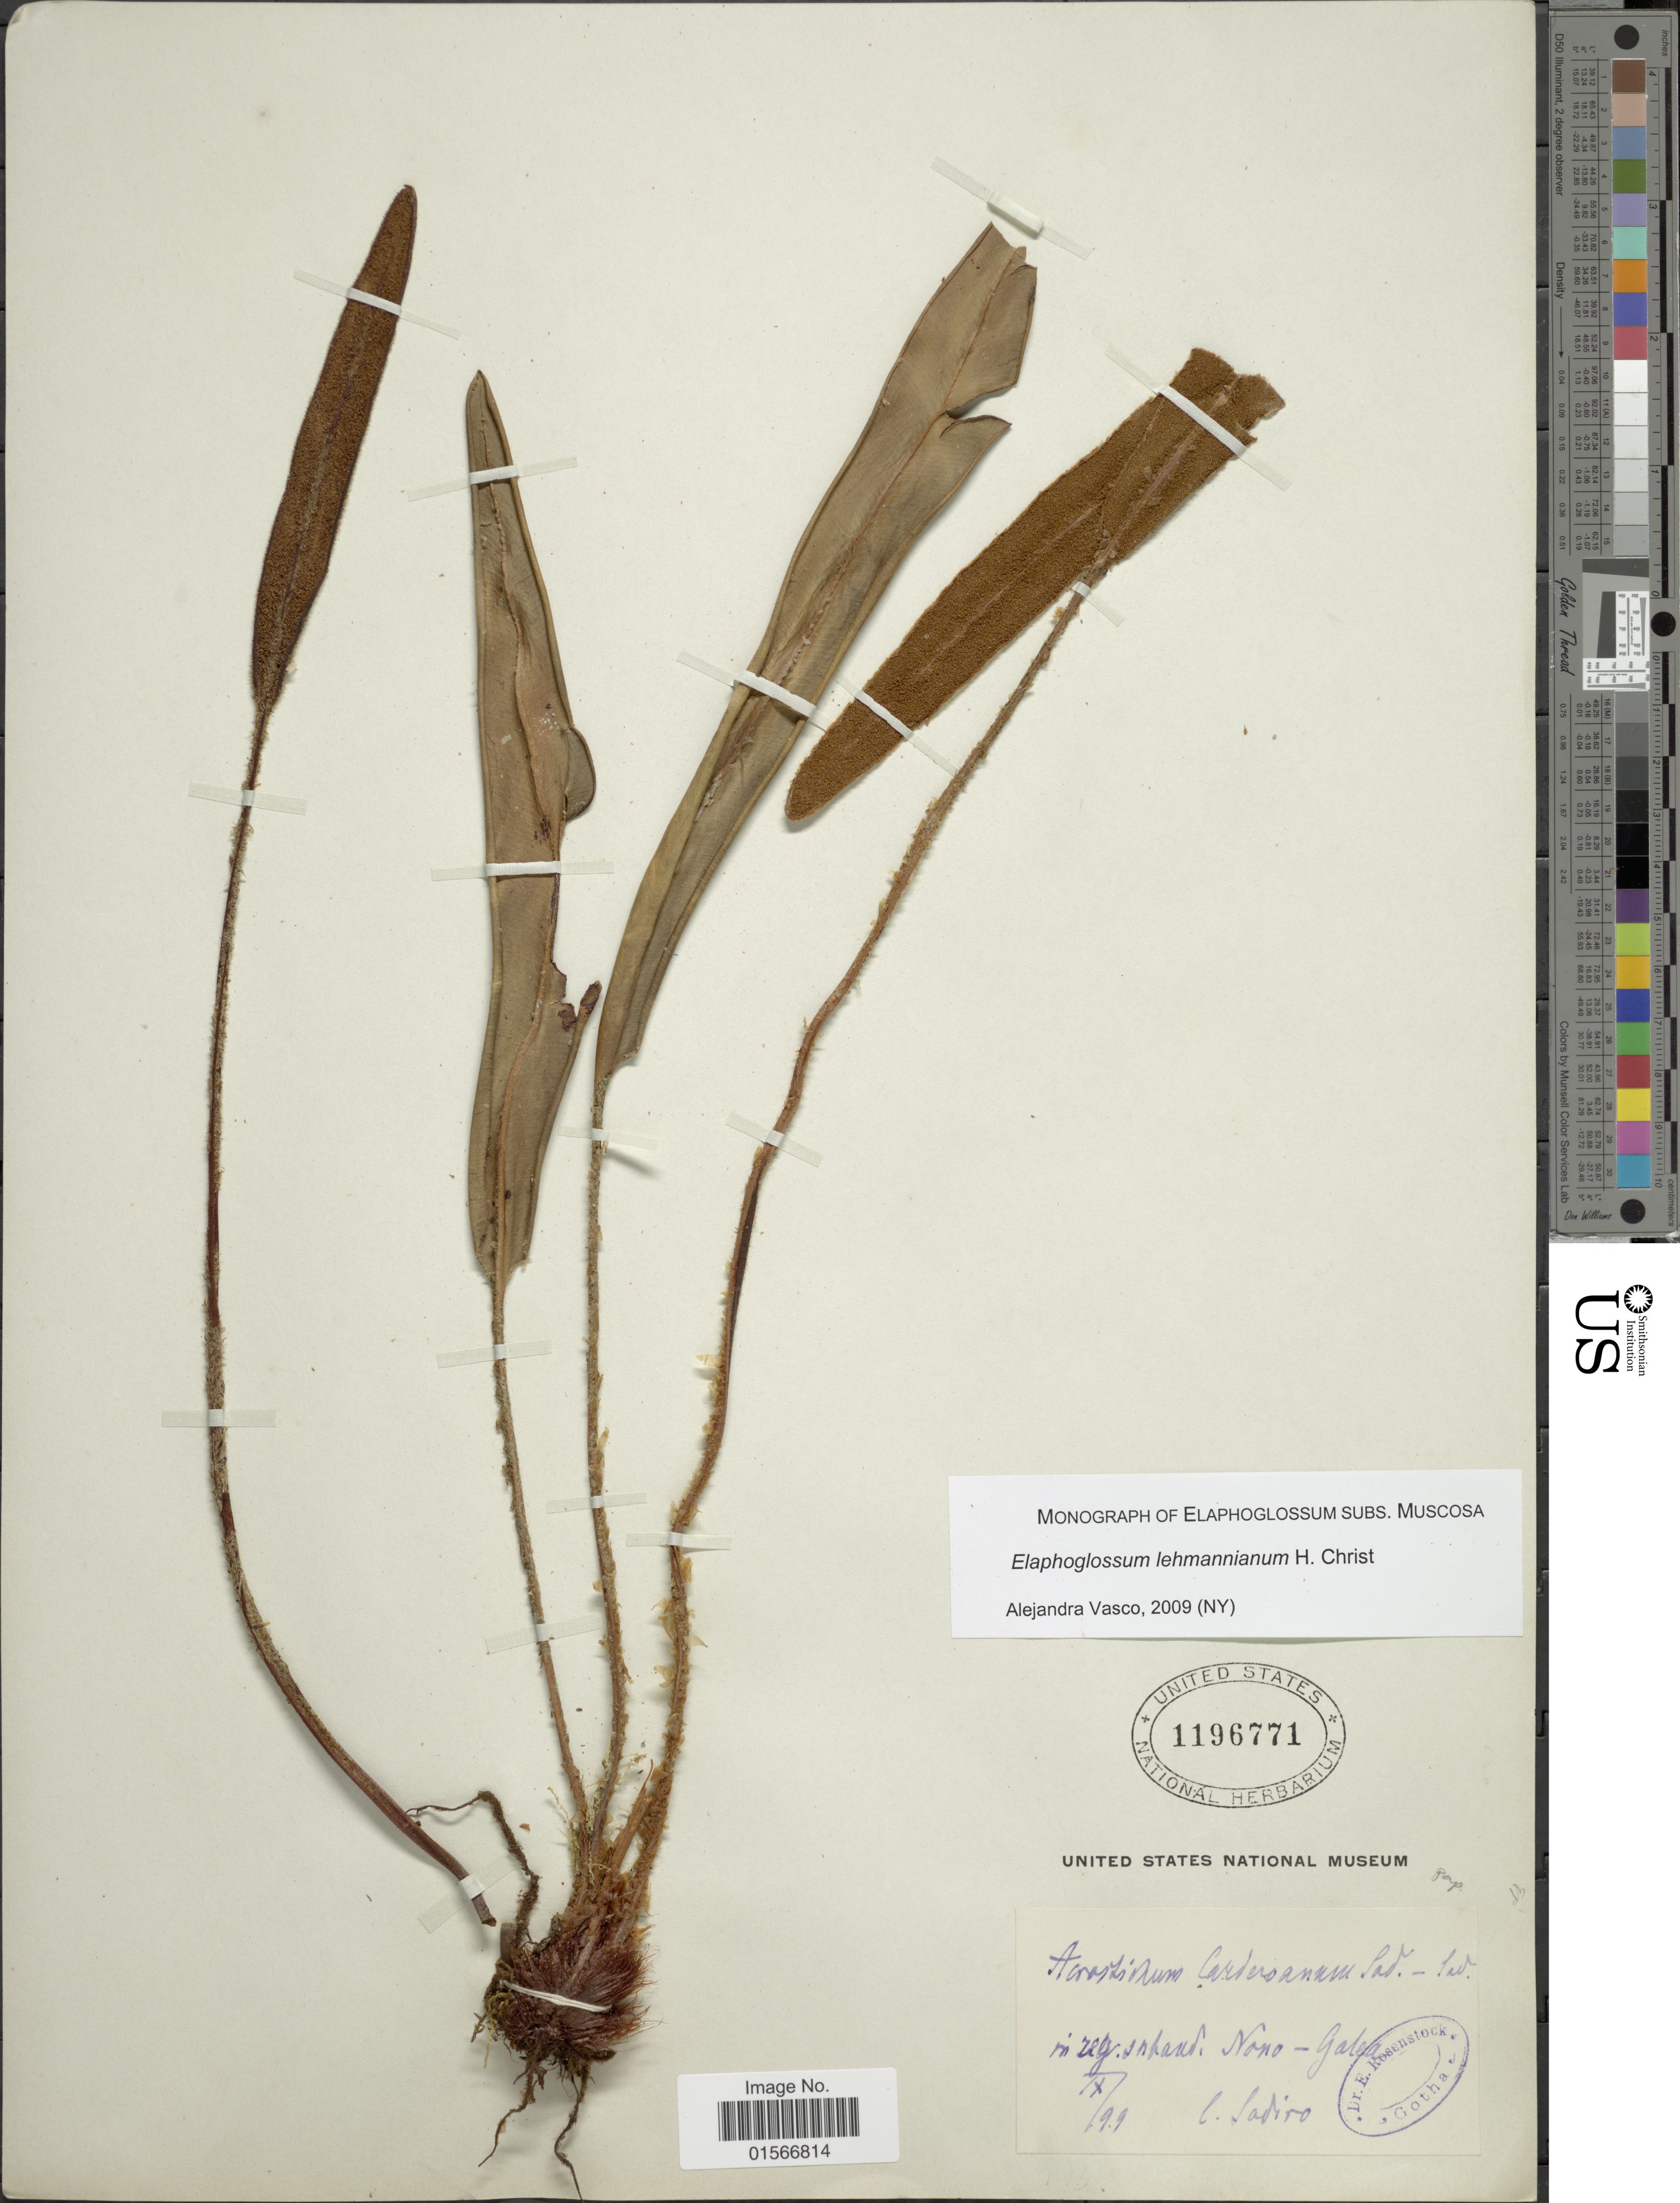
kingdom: Plantae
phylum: Tracheophyta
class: Polypodiopsida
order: Polypodiales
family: Dryopteridaceae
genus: Elaphoglossum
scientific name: Elaphoglossum lehmannianum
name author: Christ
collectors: Sodiro, --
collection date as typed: Transcribed d/m/y: /9/99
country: Ecuador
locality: In reg suband. Nono-Gatea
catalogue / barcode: US 1196771